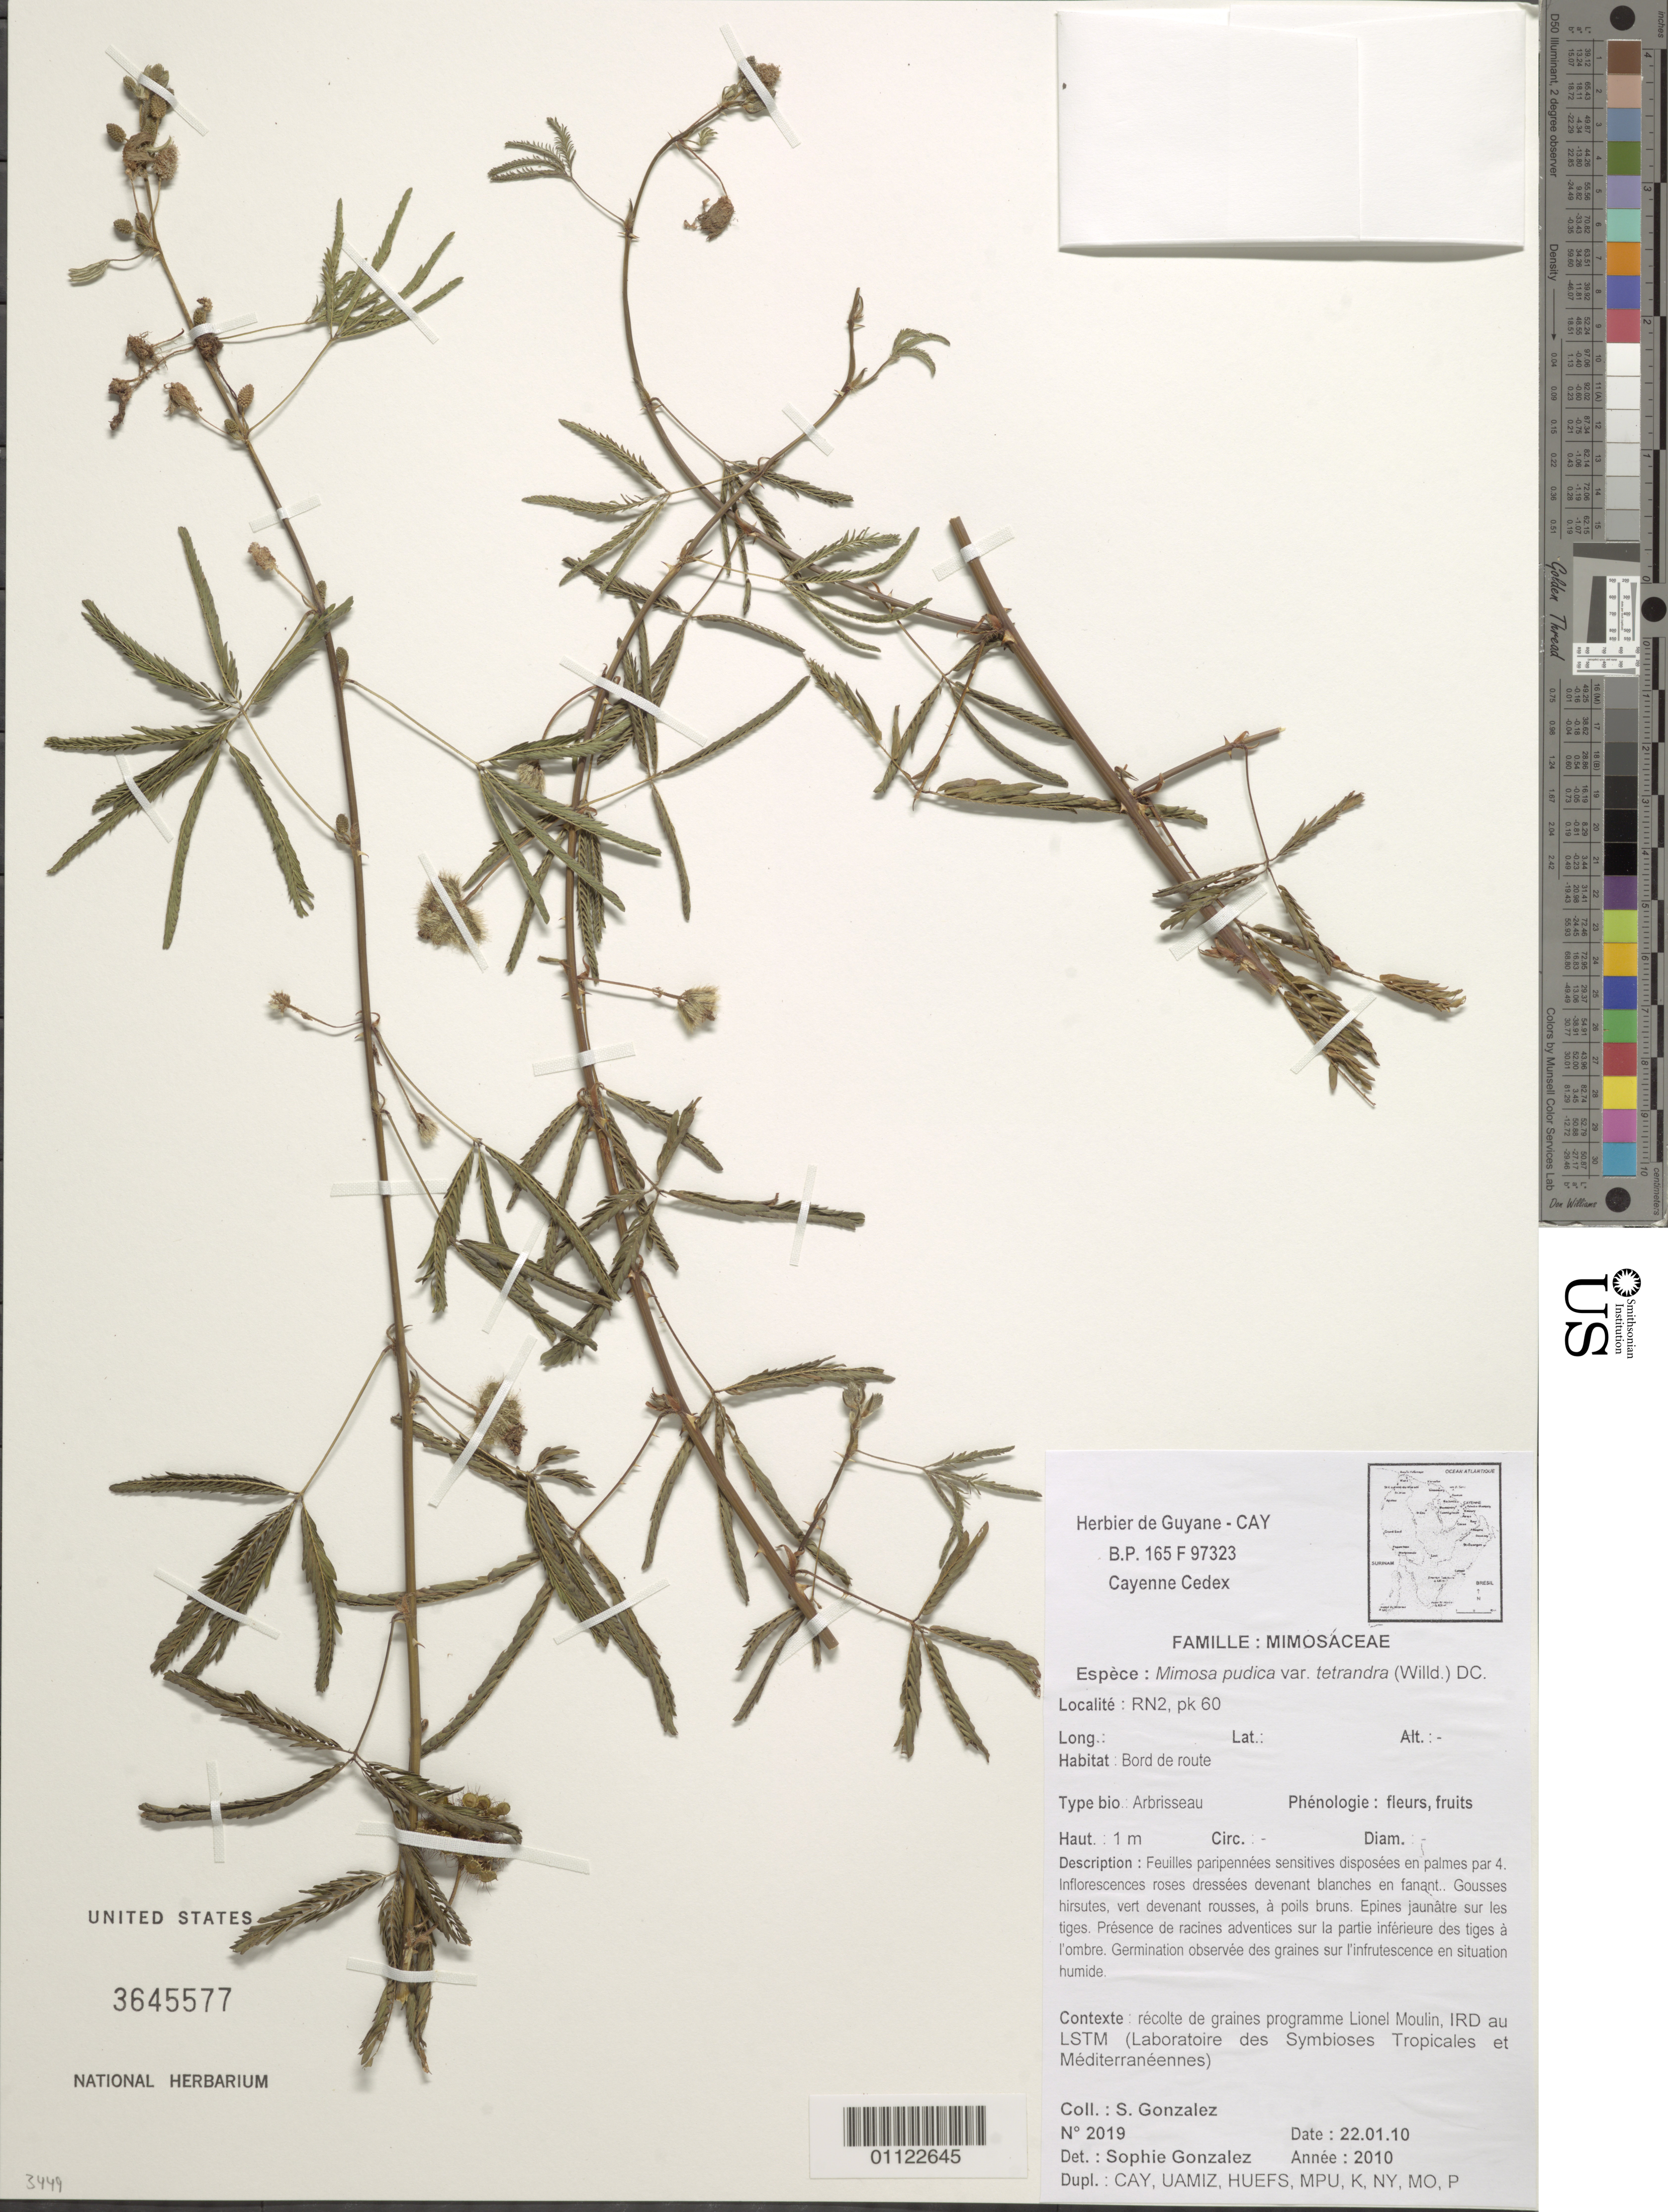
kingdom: Plantae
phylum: Tracheophyta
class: Magnoliopsida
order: Fabales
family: Fabaceae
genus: Mimosa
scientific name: Mimosa pudica var. tetrandra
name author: L.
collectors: S. Gonzalez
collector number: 2019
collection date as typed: Transcribed d/m/y: 22/1/10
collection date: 2010-01-22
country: French Guiana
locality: RN2, pk 60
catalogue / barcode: US 3645577